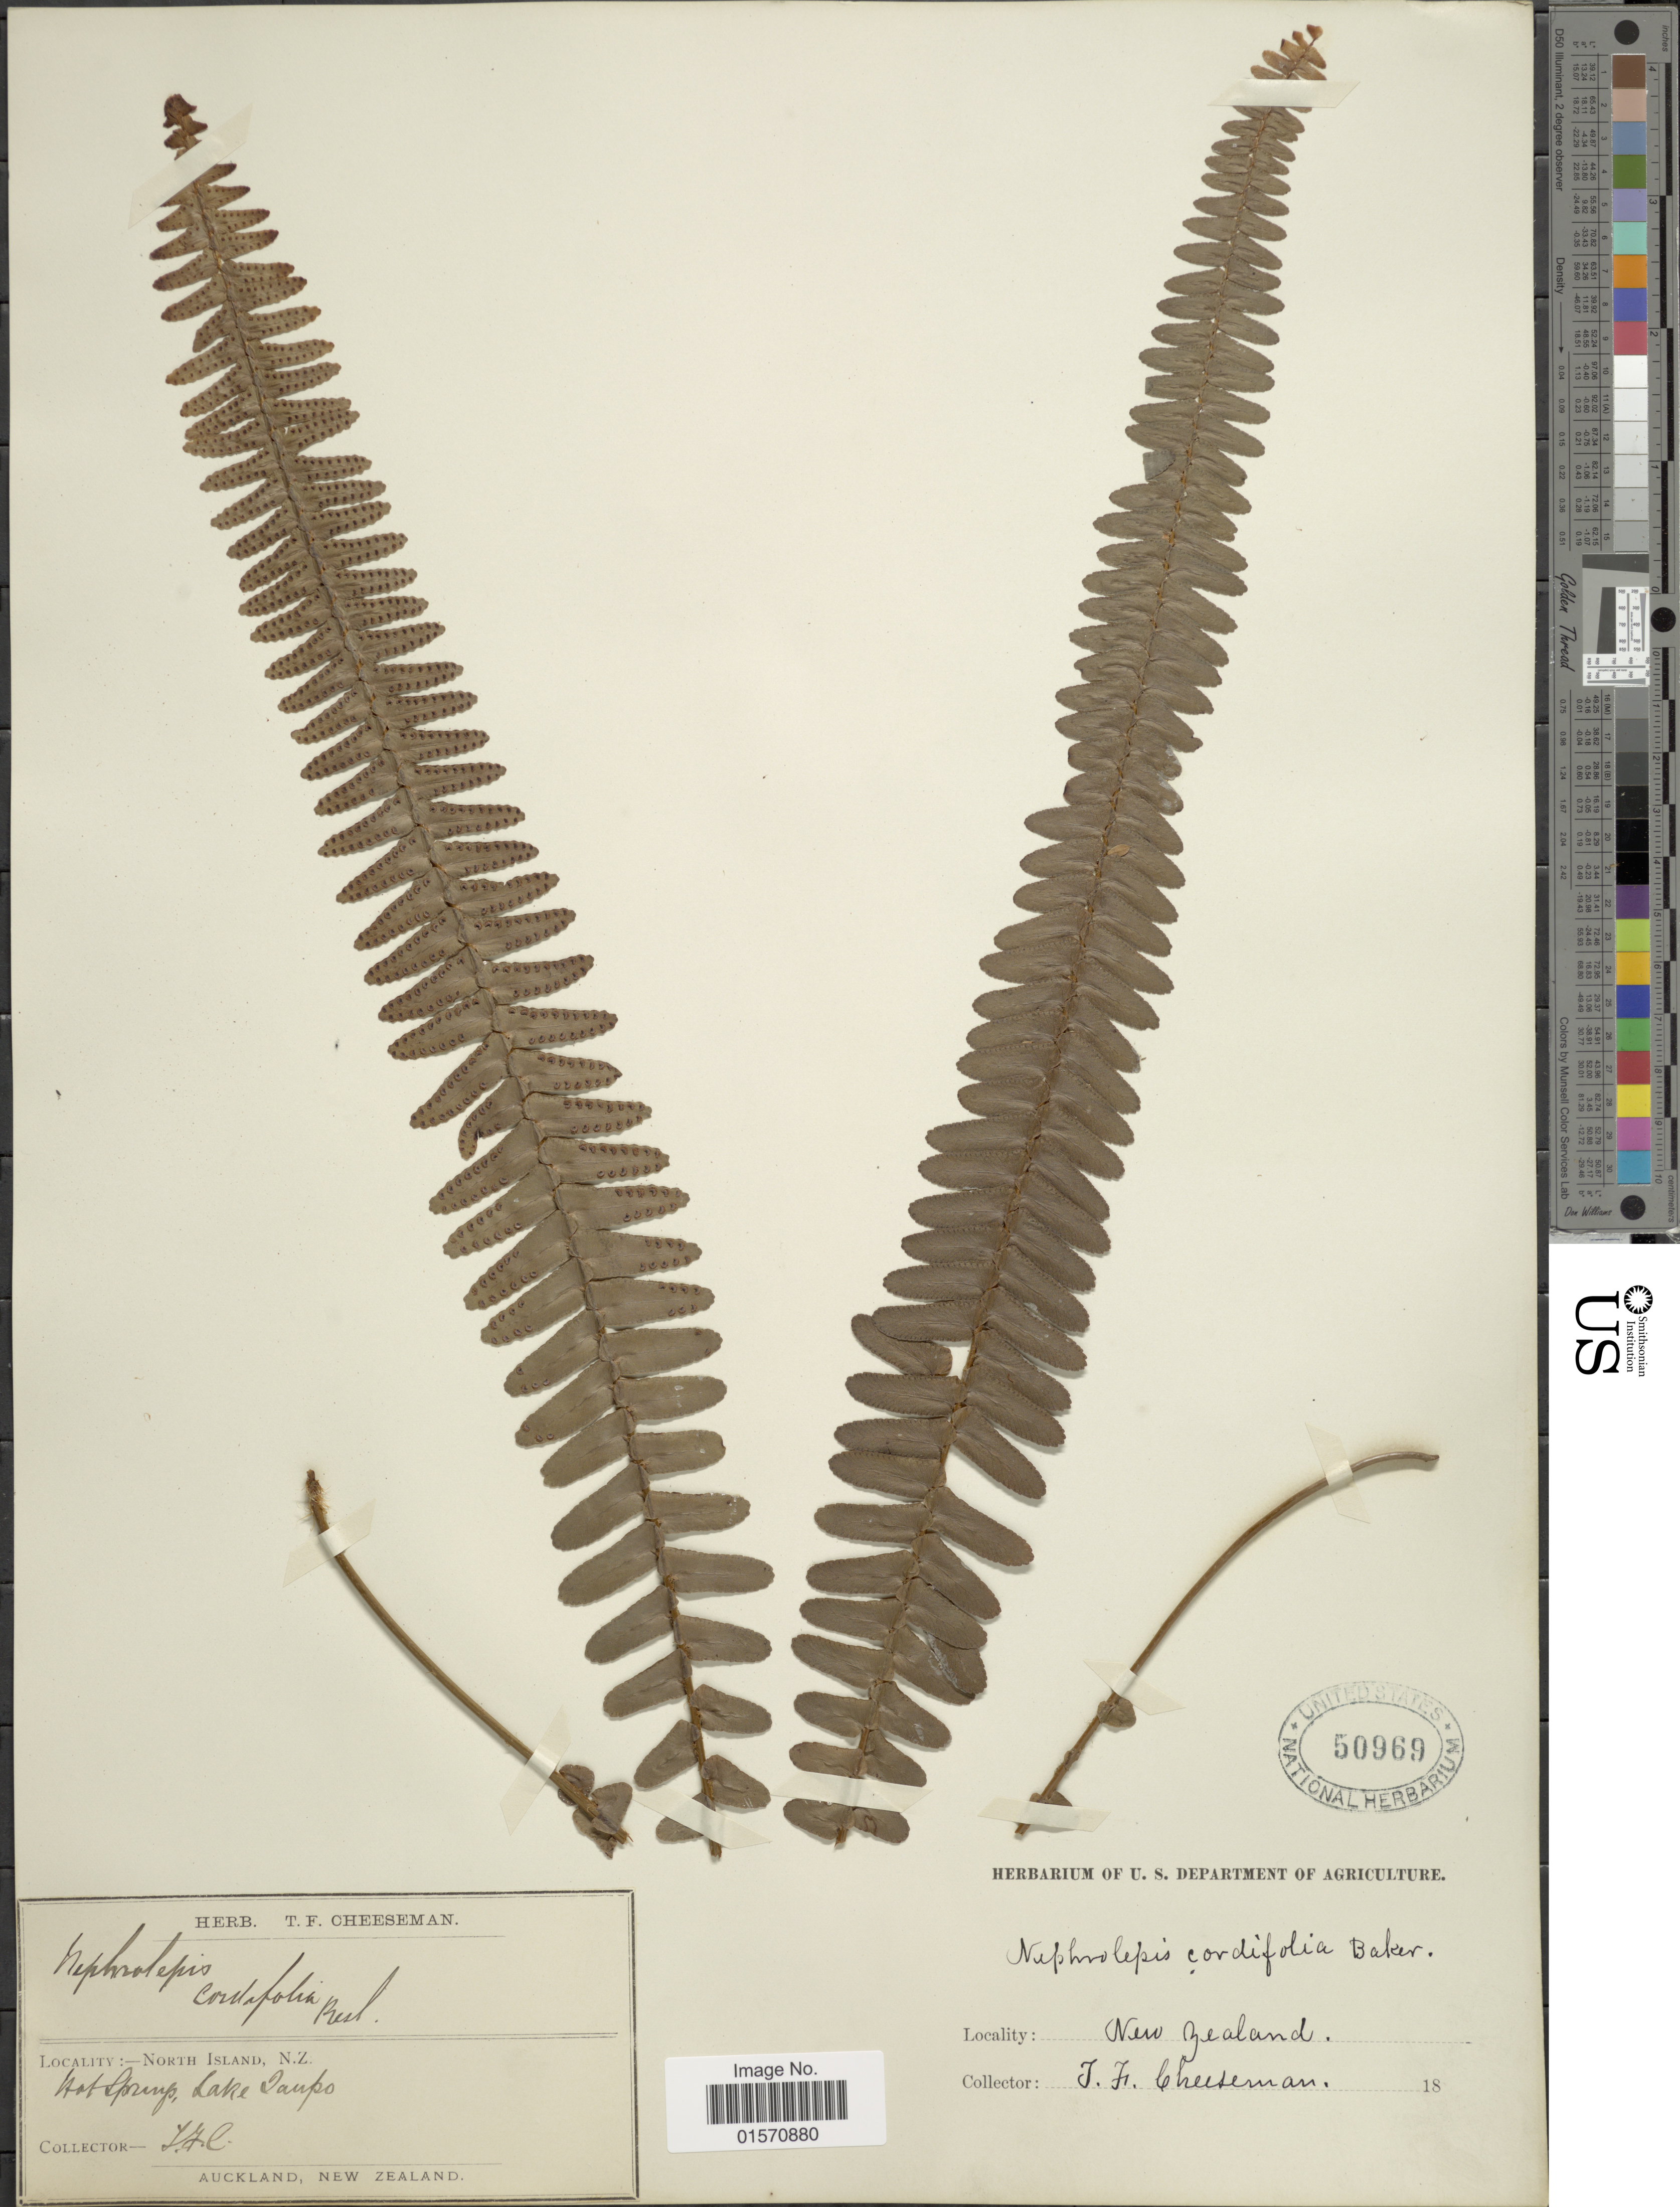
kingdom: Plantae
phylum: Tracheophyta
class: Polypodiopsida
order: Polypodiales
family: Nephrolepidaceae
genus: Nephrolepis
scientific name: Nephrolepis cordifolia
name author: (L.) C. Presl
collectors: T. F. Cheeseman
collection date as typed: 18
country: New Zealand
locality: North Island, N.Z. Hot Springs, Lake Taupo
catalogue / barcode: US 50969